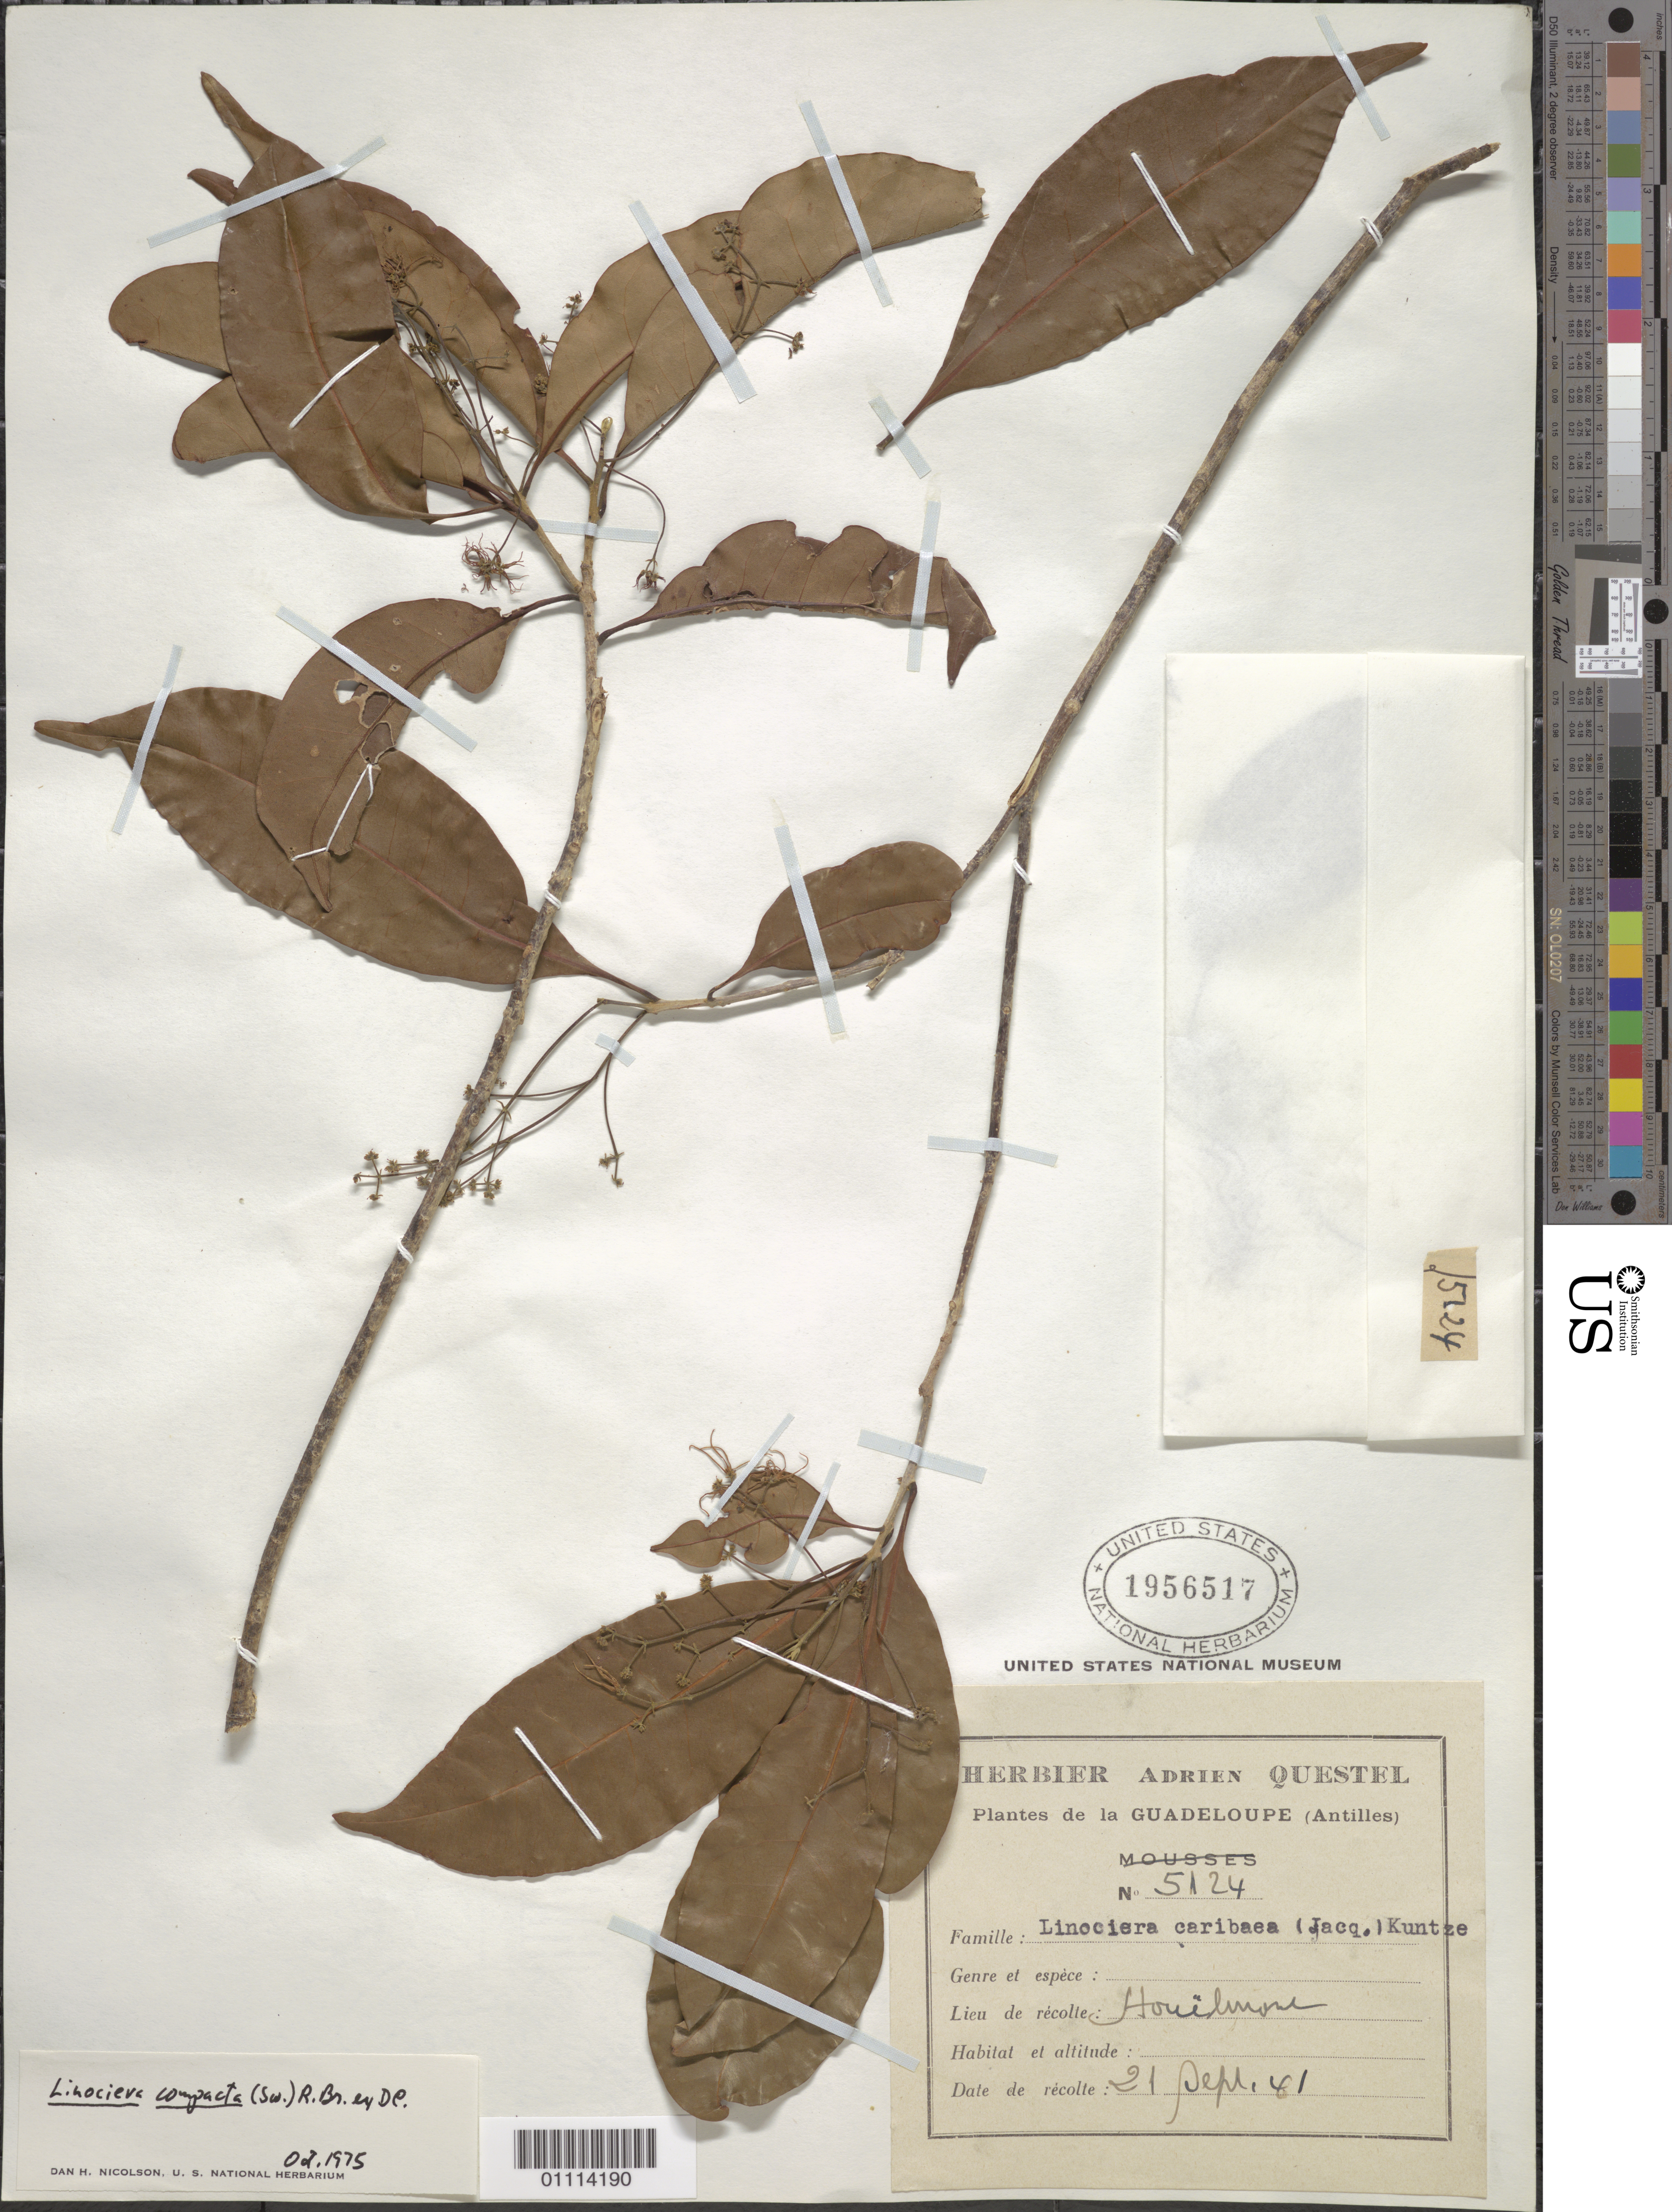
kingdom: Plantae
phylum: Tracheophyta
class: Magnoliopsida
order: Lamiales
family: Oleaceae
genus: Chionanthus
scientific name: Chionanthus compactus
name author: Sw.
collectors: A. Questel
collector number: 5124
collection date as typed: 21 Sep 1941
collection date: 1941-09-21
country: Guadeloupe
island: Basse Terre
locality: Houelmont.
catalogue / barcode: US 1956517